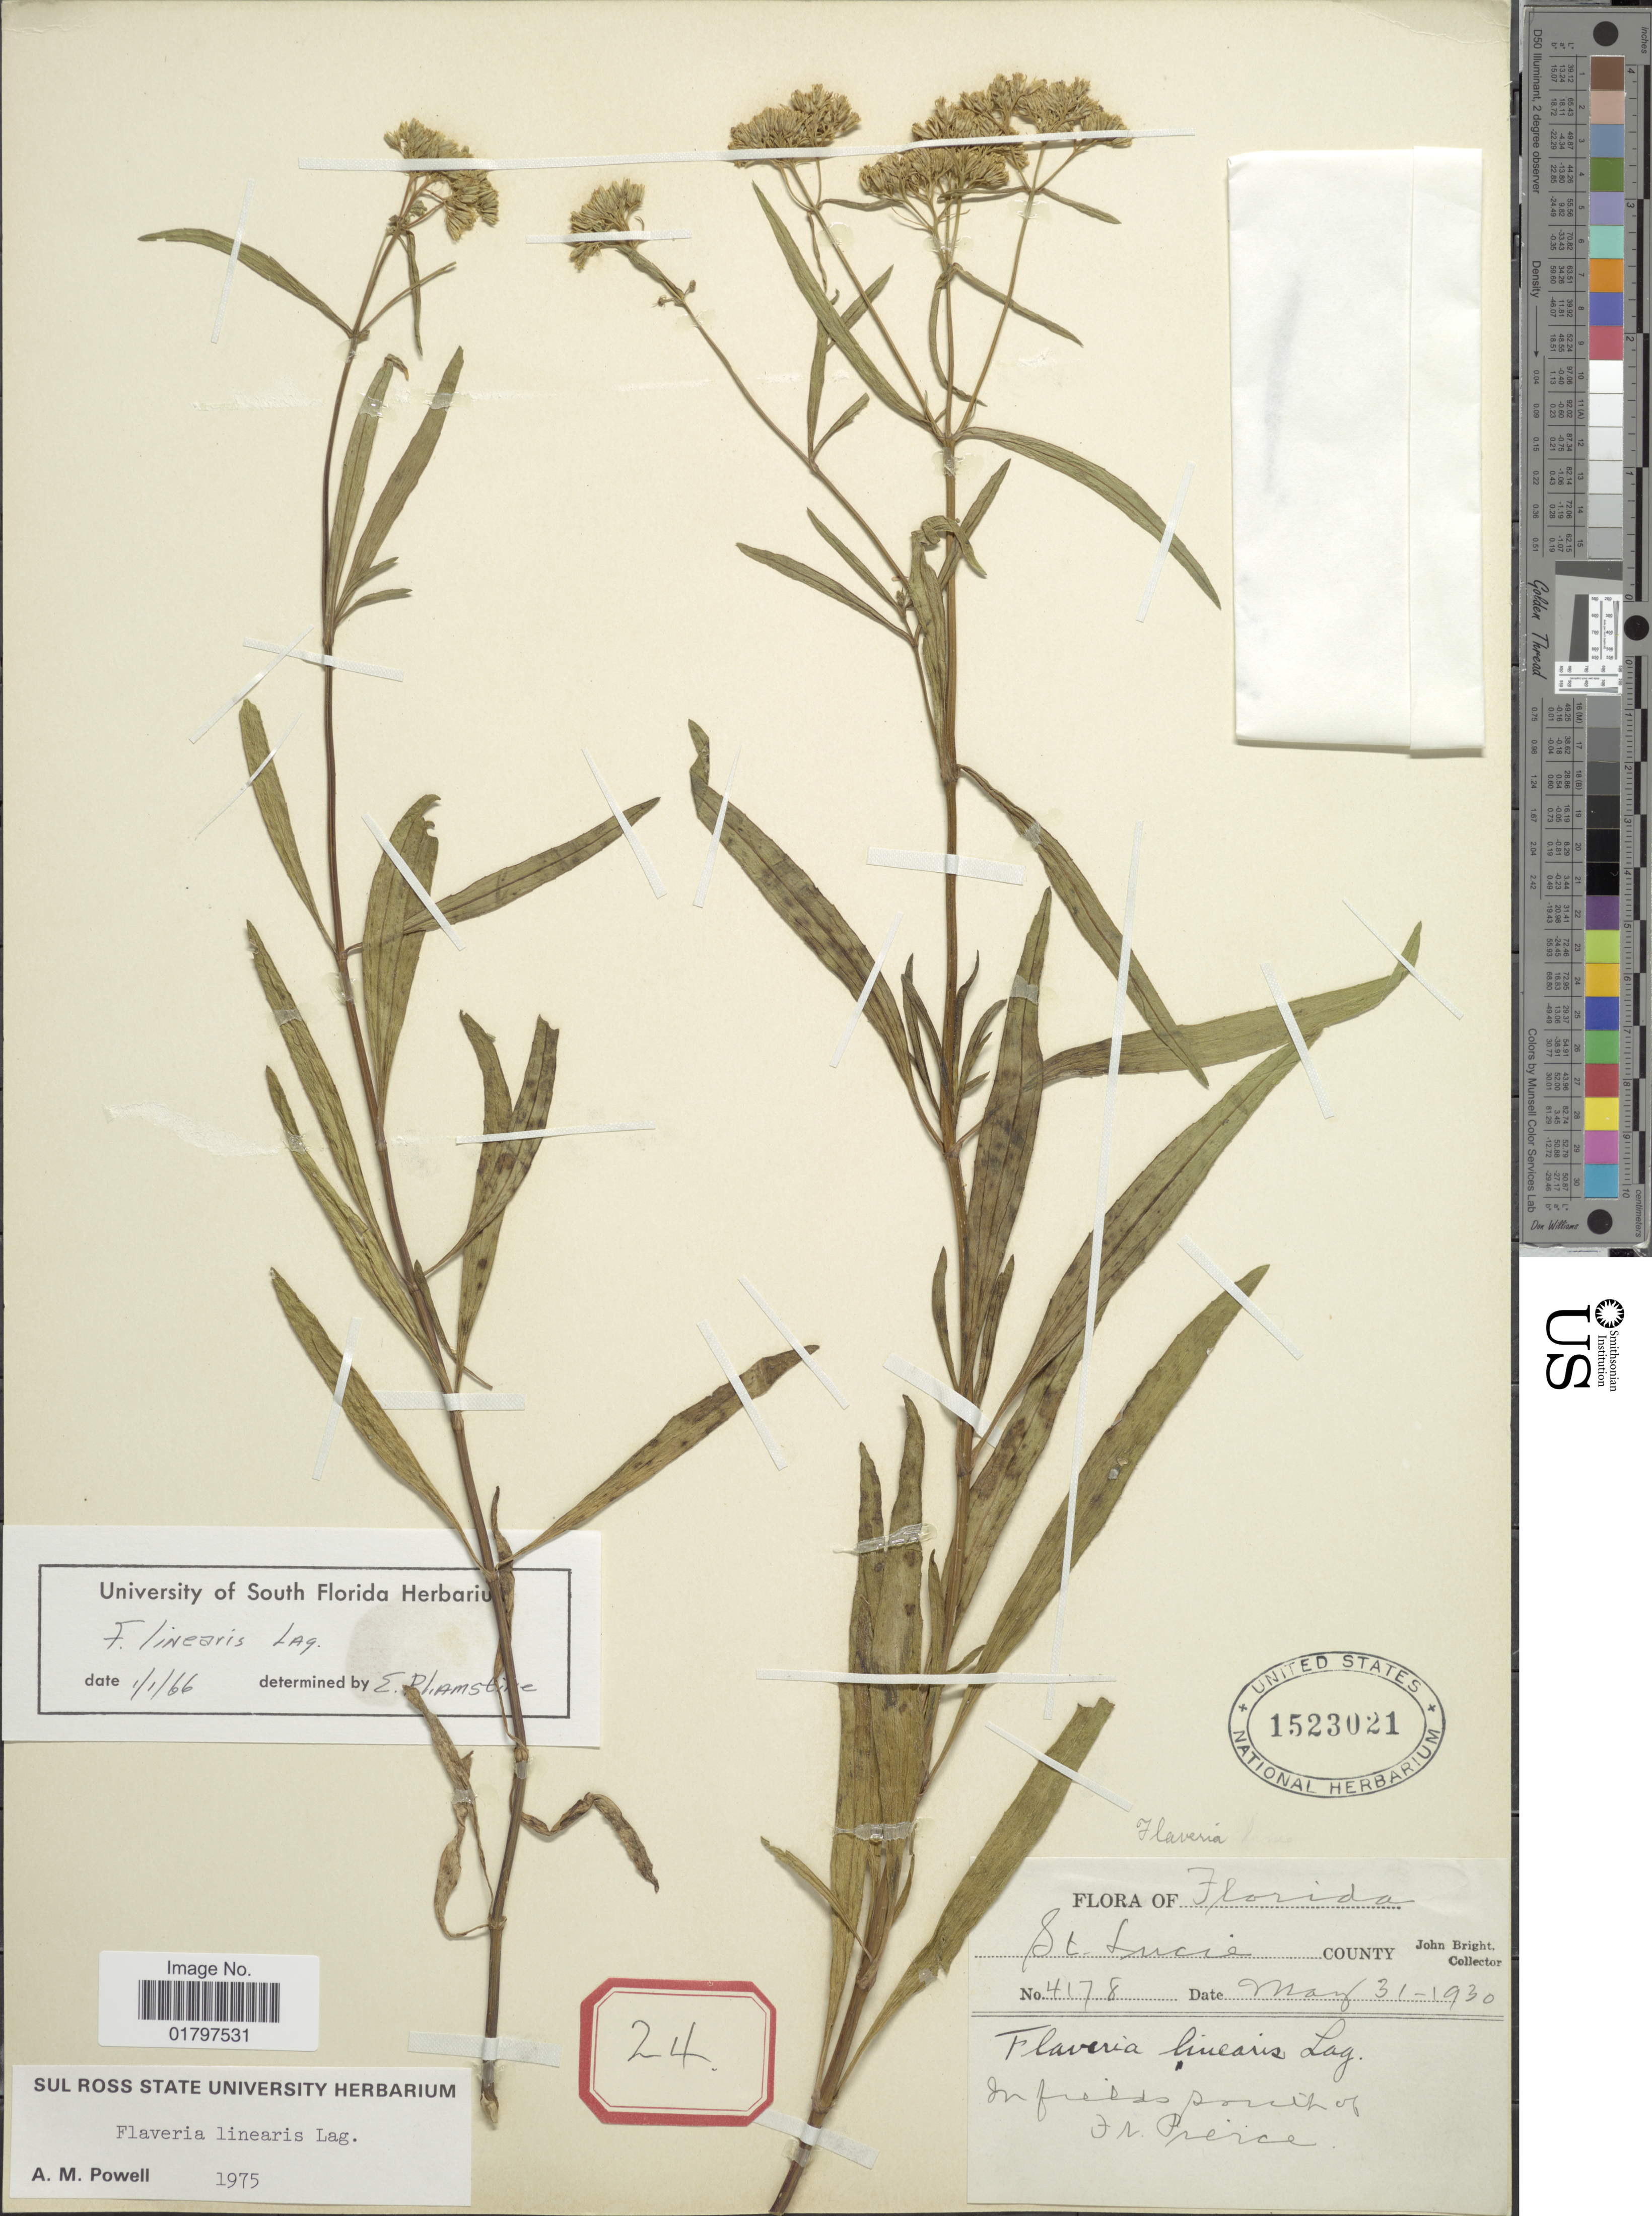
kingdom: Plantae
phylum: Tracheophyta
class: Magnoliopsida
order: Asterales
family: Asteraceae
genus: Flaveria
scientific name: Flaveria linearis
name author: Lag.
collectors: J. Bright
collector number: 4178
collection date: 1930-05-31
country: United States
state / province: Florida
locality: St. Lucie County. In fields south of pr. Pierce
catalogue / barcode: US 1523021